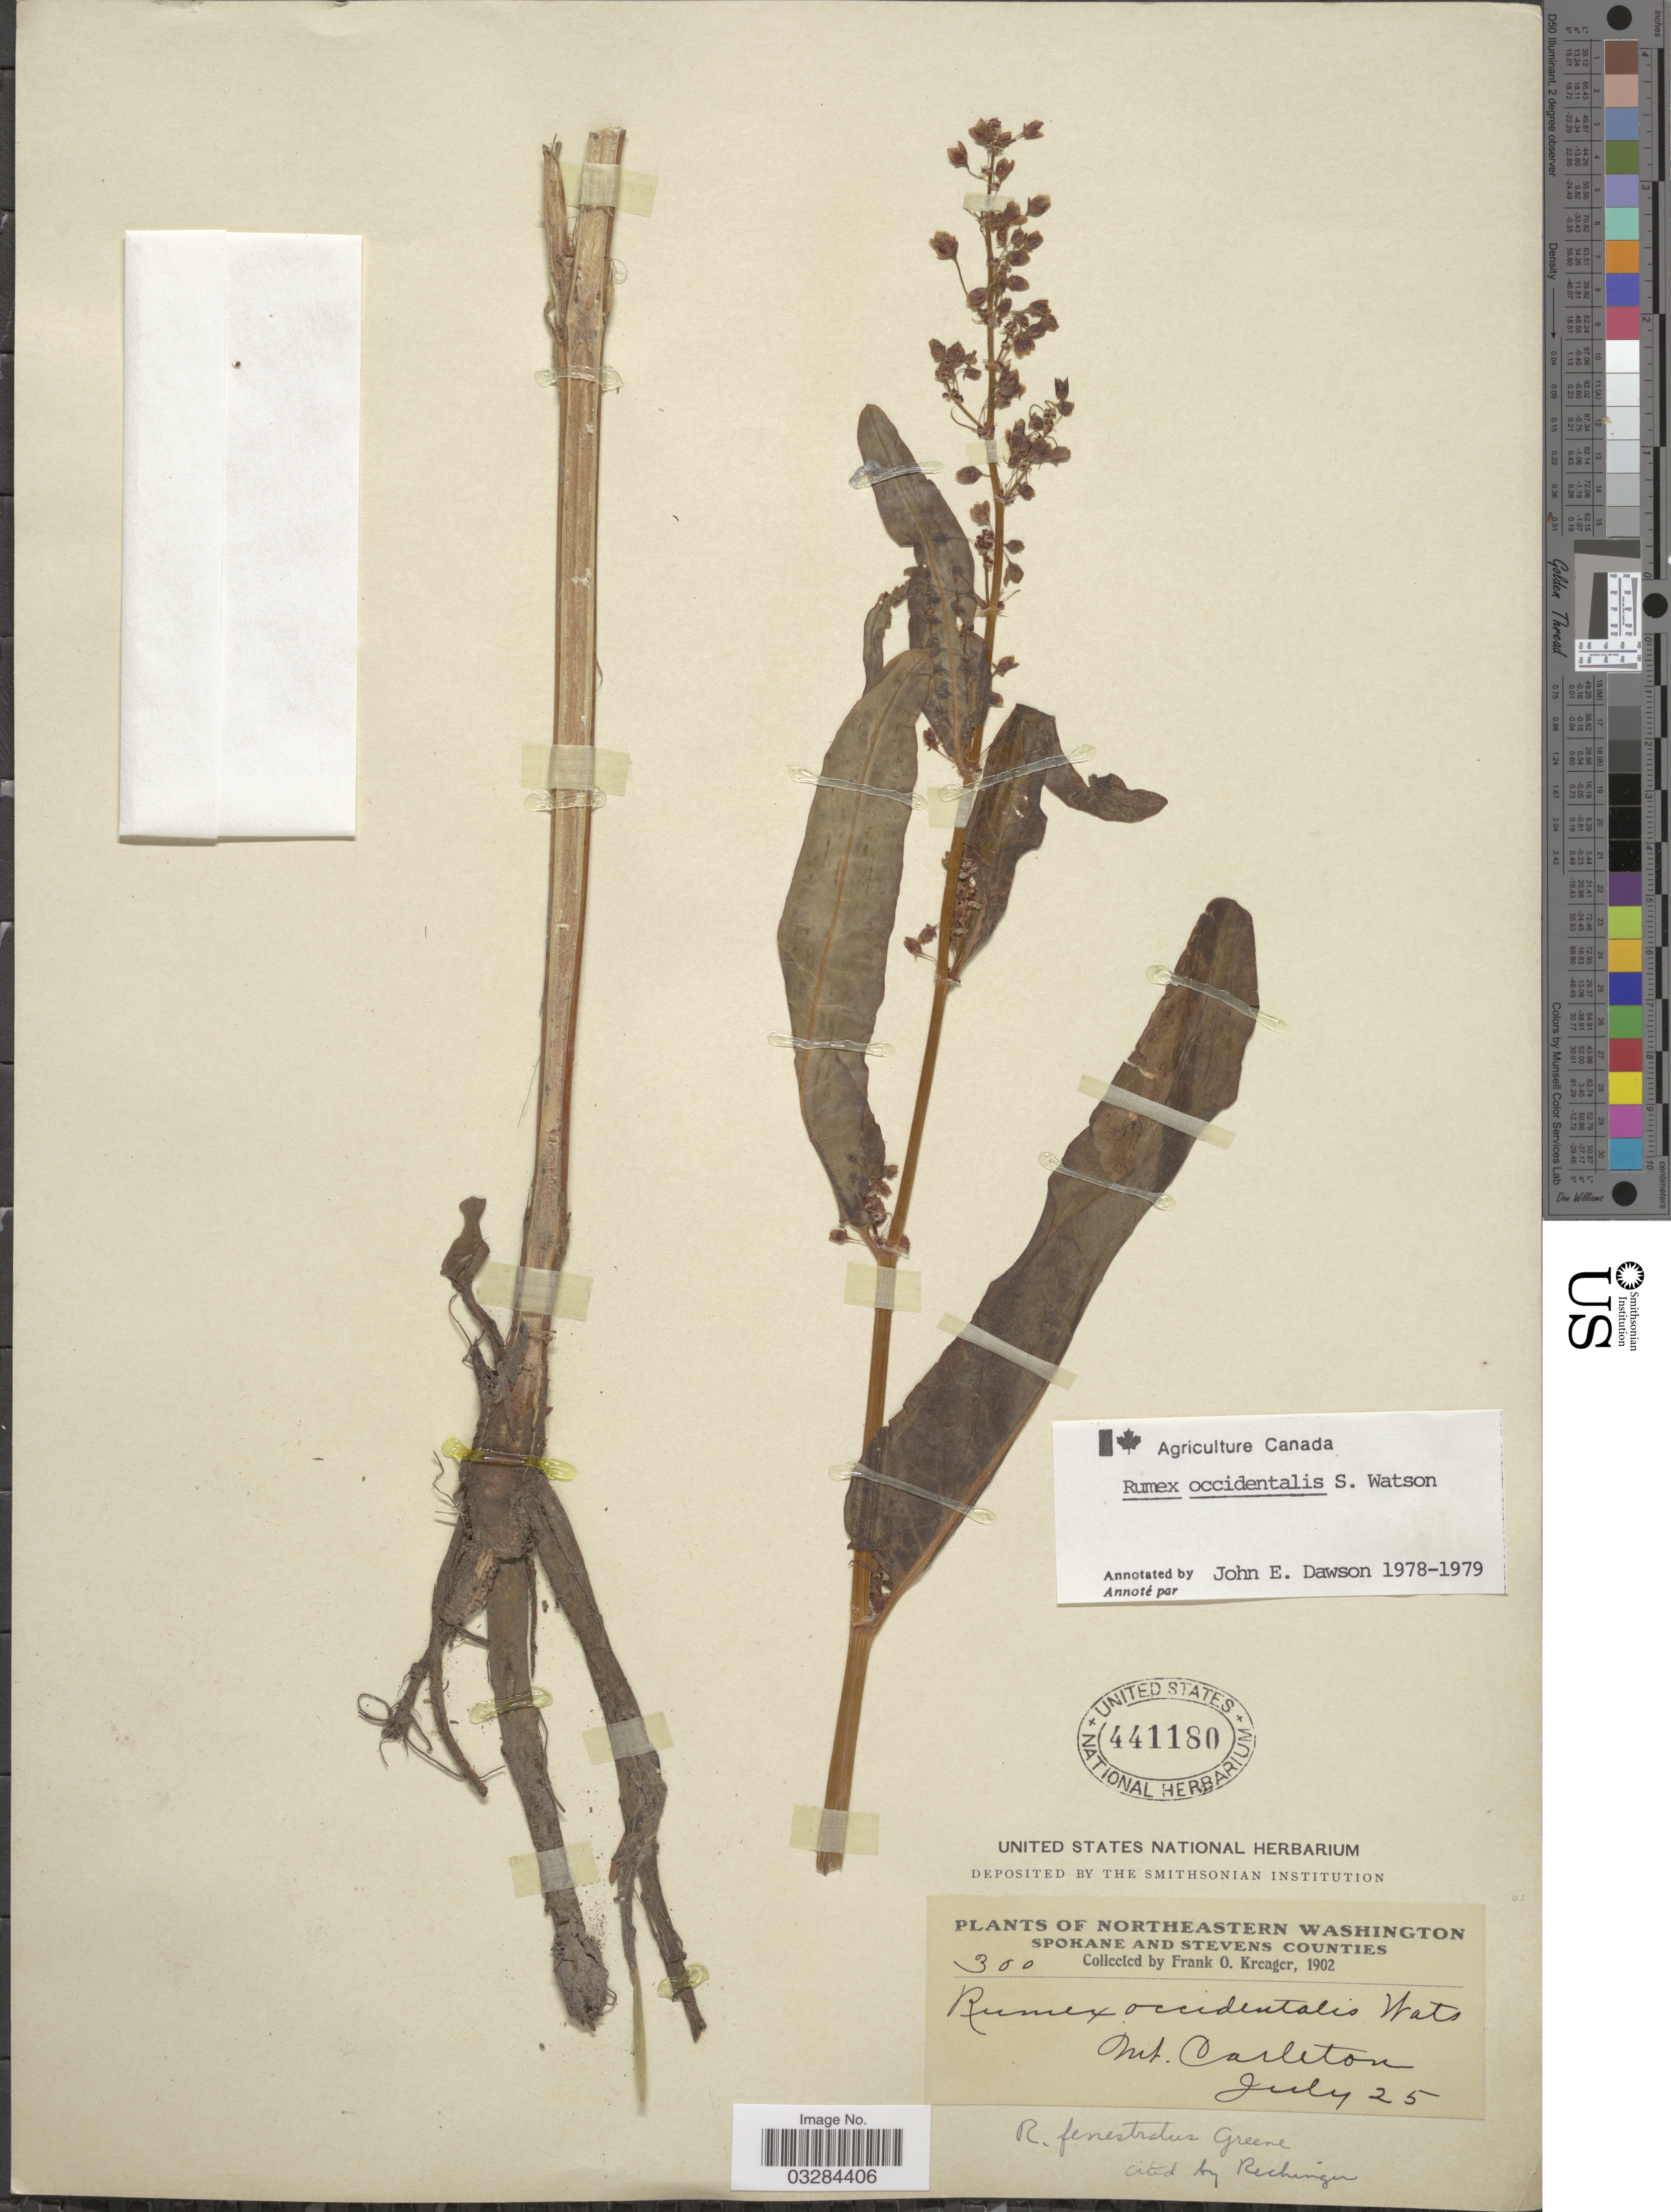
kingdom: Plantae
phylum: Tracheophyta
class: Magnoliopsida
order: Caryophyllales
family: Polygonaceae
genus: Rumex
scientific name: Rumex occidentalis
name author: S. Watson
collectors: F. Kreager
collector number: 300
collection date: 1902-07-25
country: United States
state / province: Washington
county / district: Spokane / Stevens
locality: Northeastern Washington. Spokane and Stevens Counties. Mt. Carleton.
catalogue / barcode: US 441180